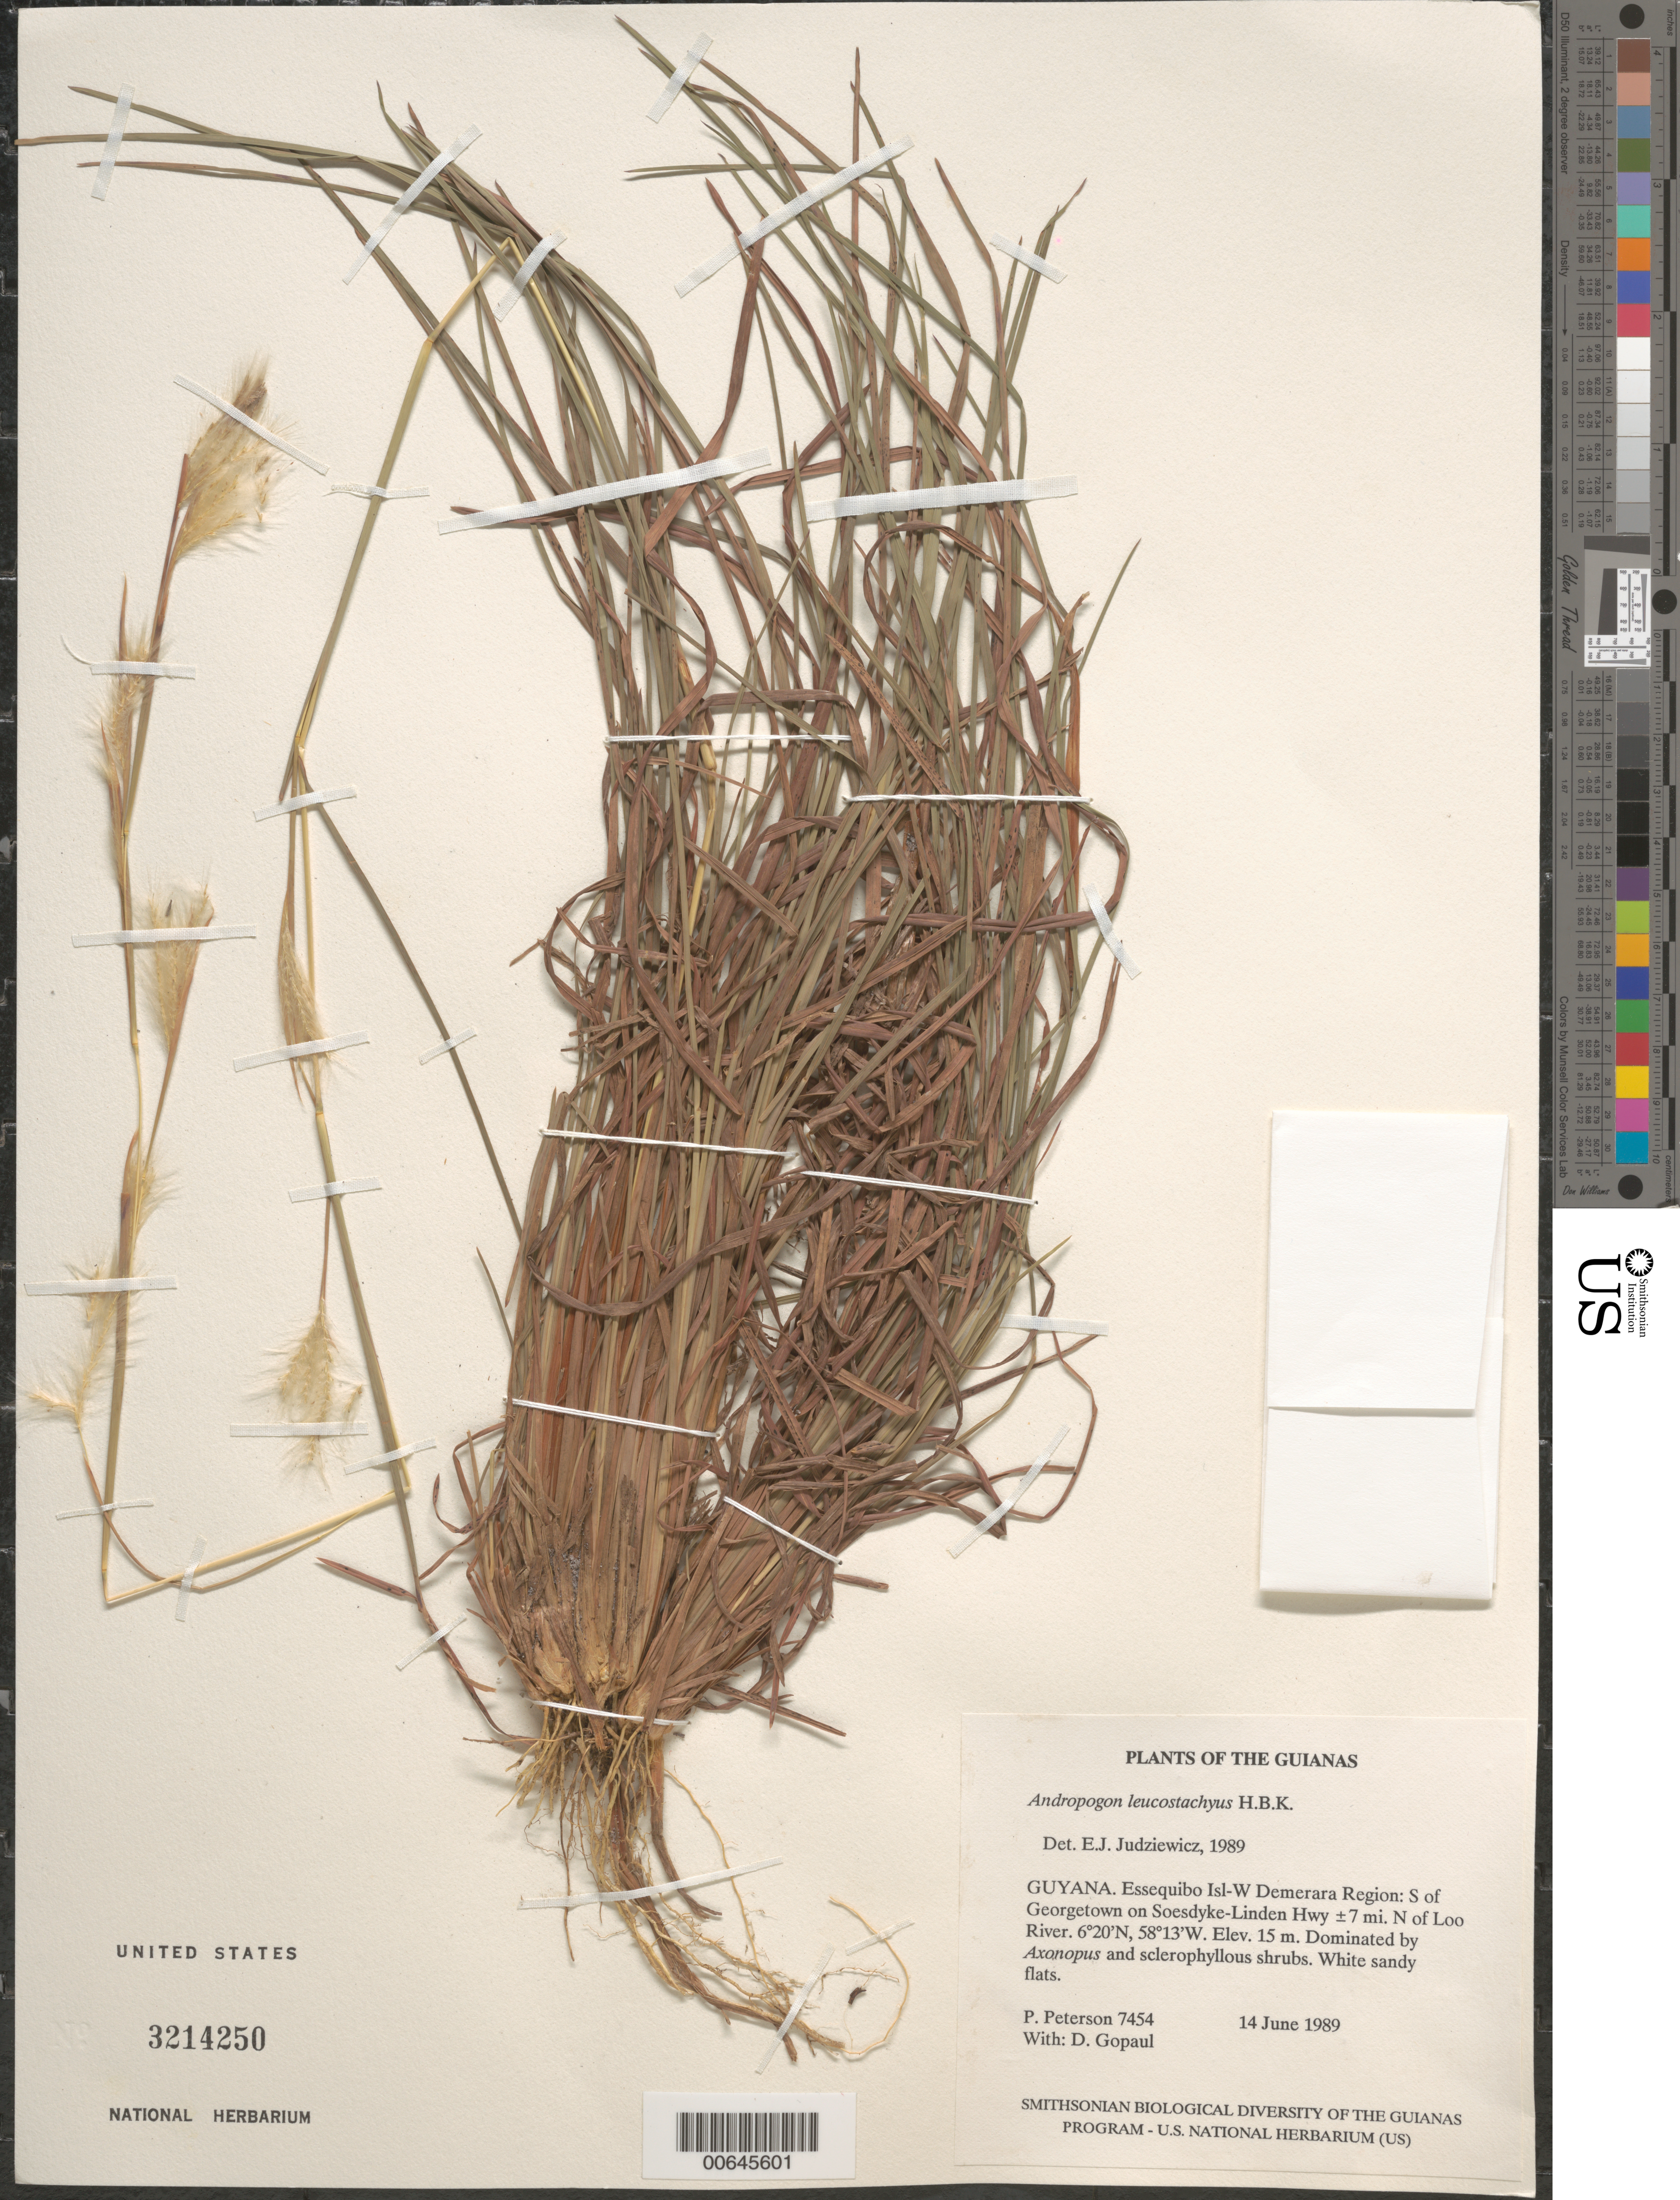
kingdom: Plantae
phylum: Tracheophyta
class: Liliopsida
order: Poales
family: Poaceae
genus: Andropogon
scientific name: Andropogon leucostachyus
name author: Kunth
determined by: Judziewicz, E. J.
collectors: P. M. Peterson & D. Gopaul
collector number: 7454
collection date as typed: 14 June 1989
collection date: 1989-06-14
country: Guyana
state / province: Essequibo Isl-W. Demerara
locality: S of Georgetown on Soesdyke-Linden Hwy ±7 mi. N of Loo River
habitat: Dominated by Axonopus and sclerophyllous shrubs. White sandy flats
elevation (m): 15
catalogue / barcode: US 3214250